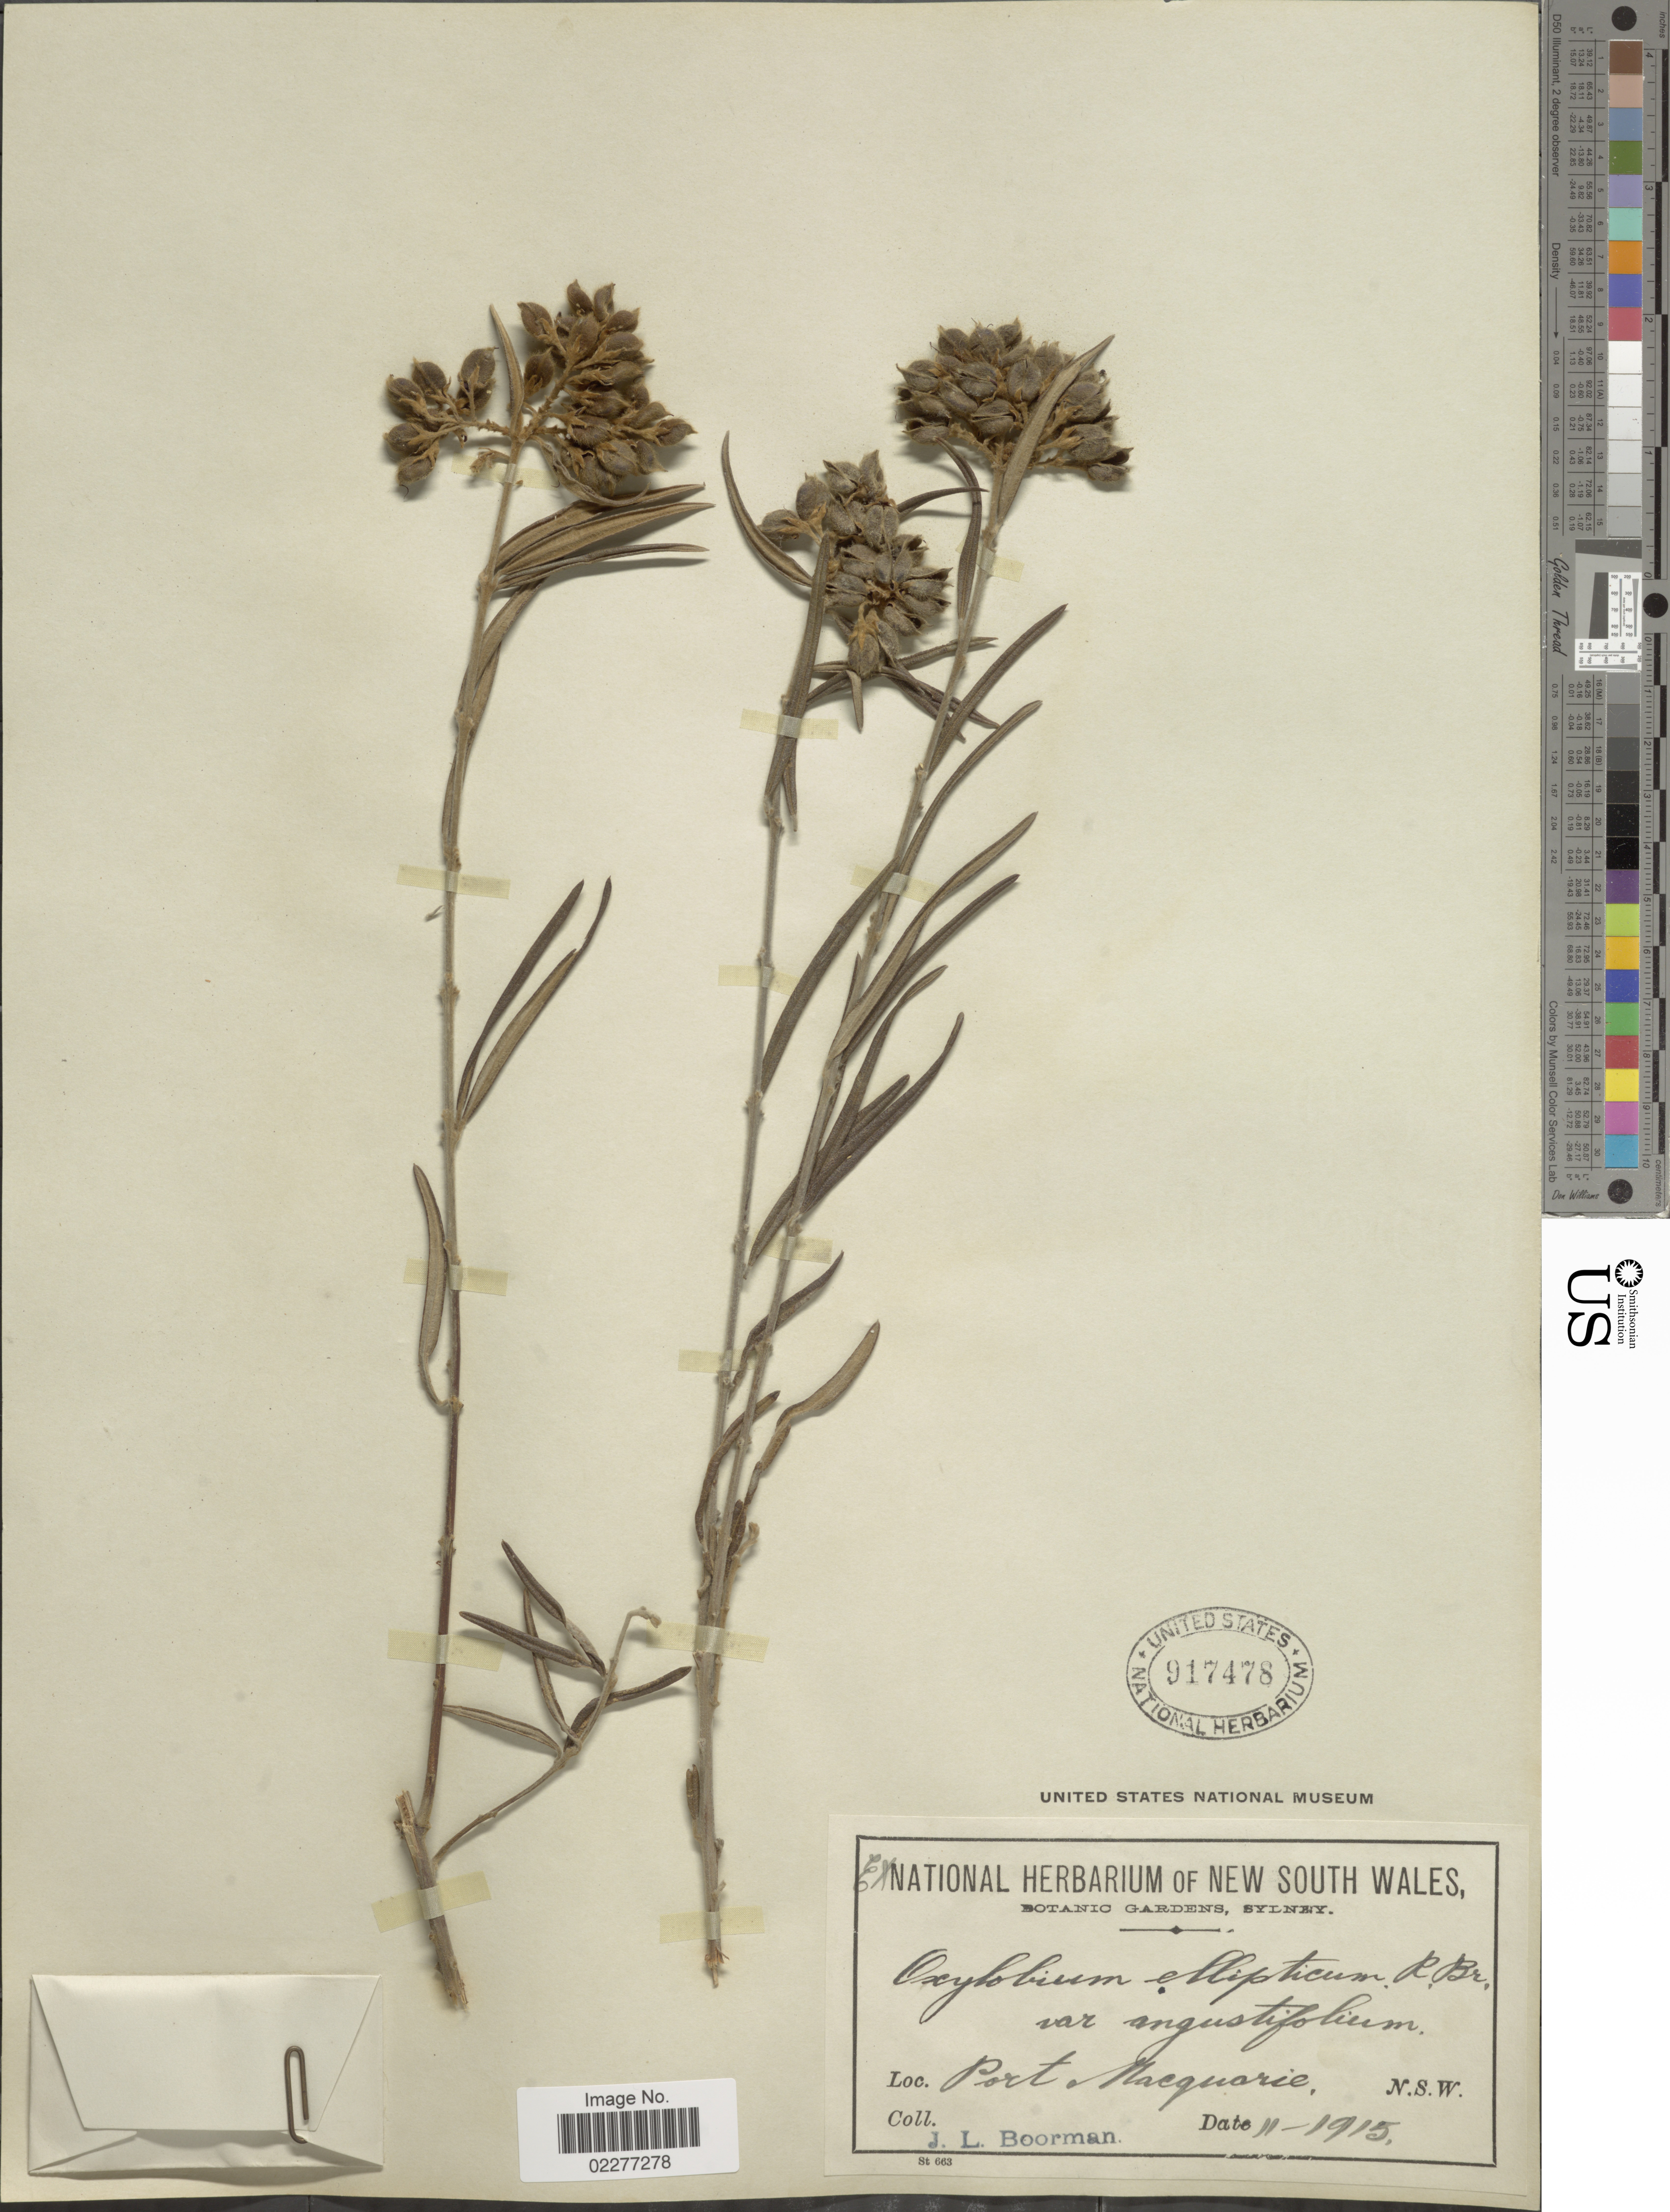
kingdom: Plantae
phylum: Tracheophyta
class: Magnoliopsida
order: Fabales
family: Fabaceae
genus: Oxylobium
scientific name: Oxylobium ellipticum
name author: (Vent.) R. Br.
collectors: J. Boorman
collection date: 1915-11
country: Australia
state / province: New South Wales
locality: Port Nacquarie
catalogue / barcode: US 917478